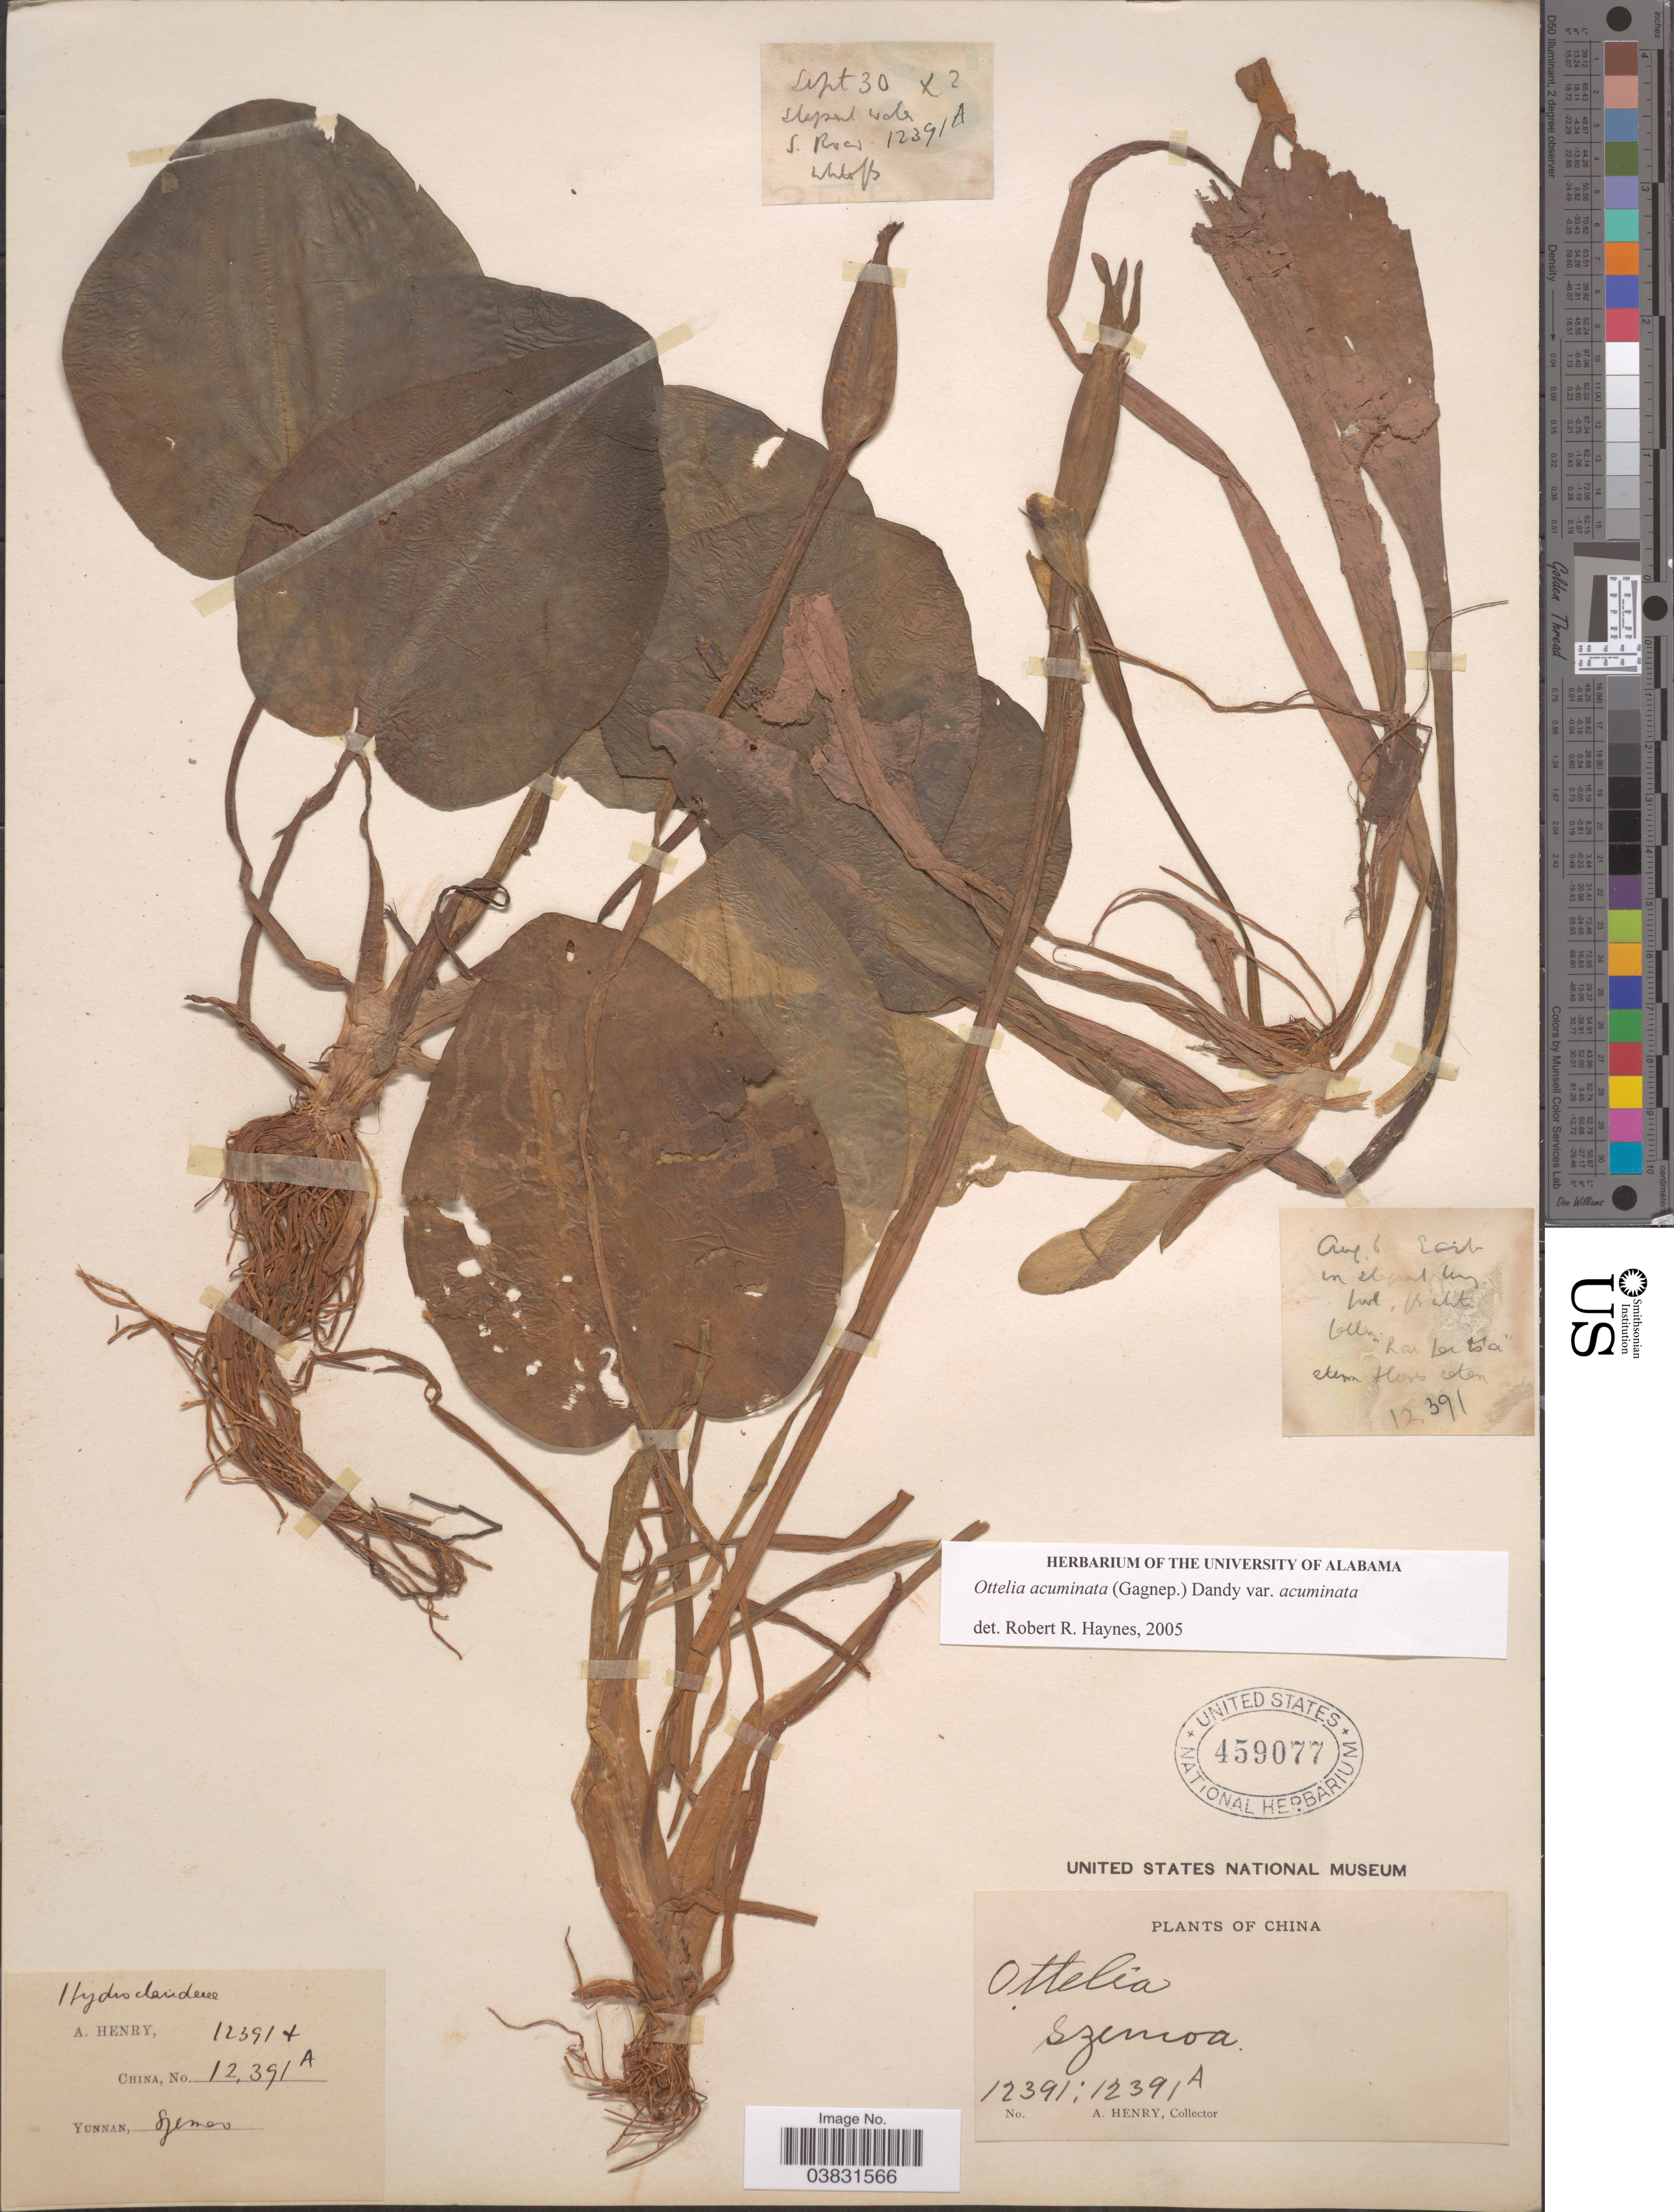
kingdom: Plantae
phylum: Tracheophyta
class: Liliopsida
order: Alismatales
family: Hydrocharitaceae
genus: Ottelia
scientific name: Ottelia acuminata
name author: (Gagnep.) Dandy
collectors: A. Henry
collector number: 12391/12391A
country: China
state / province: Yunnan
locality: Szemoa.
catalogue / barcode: US 459077